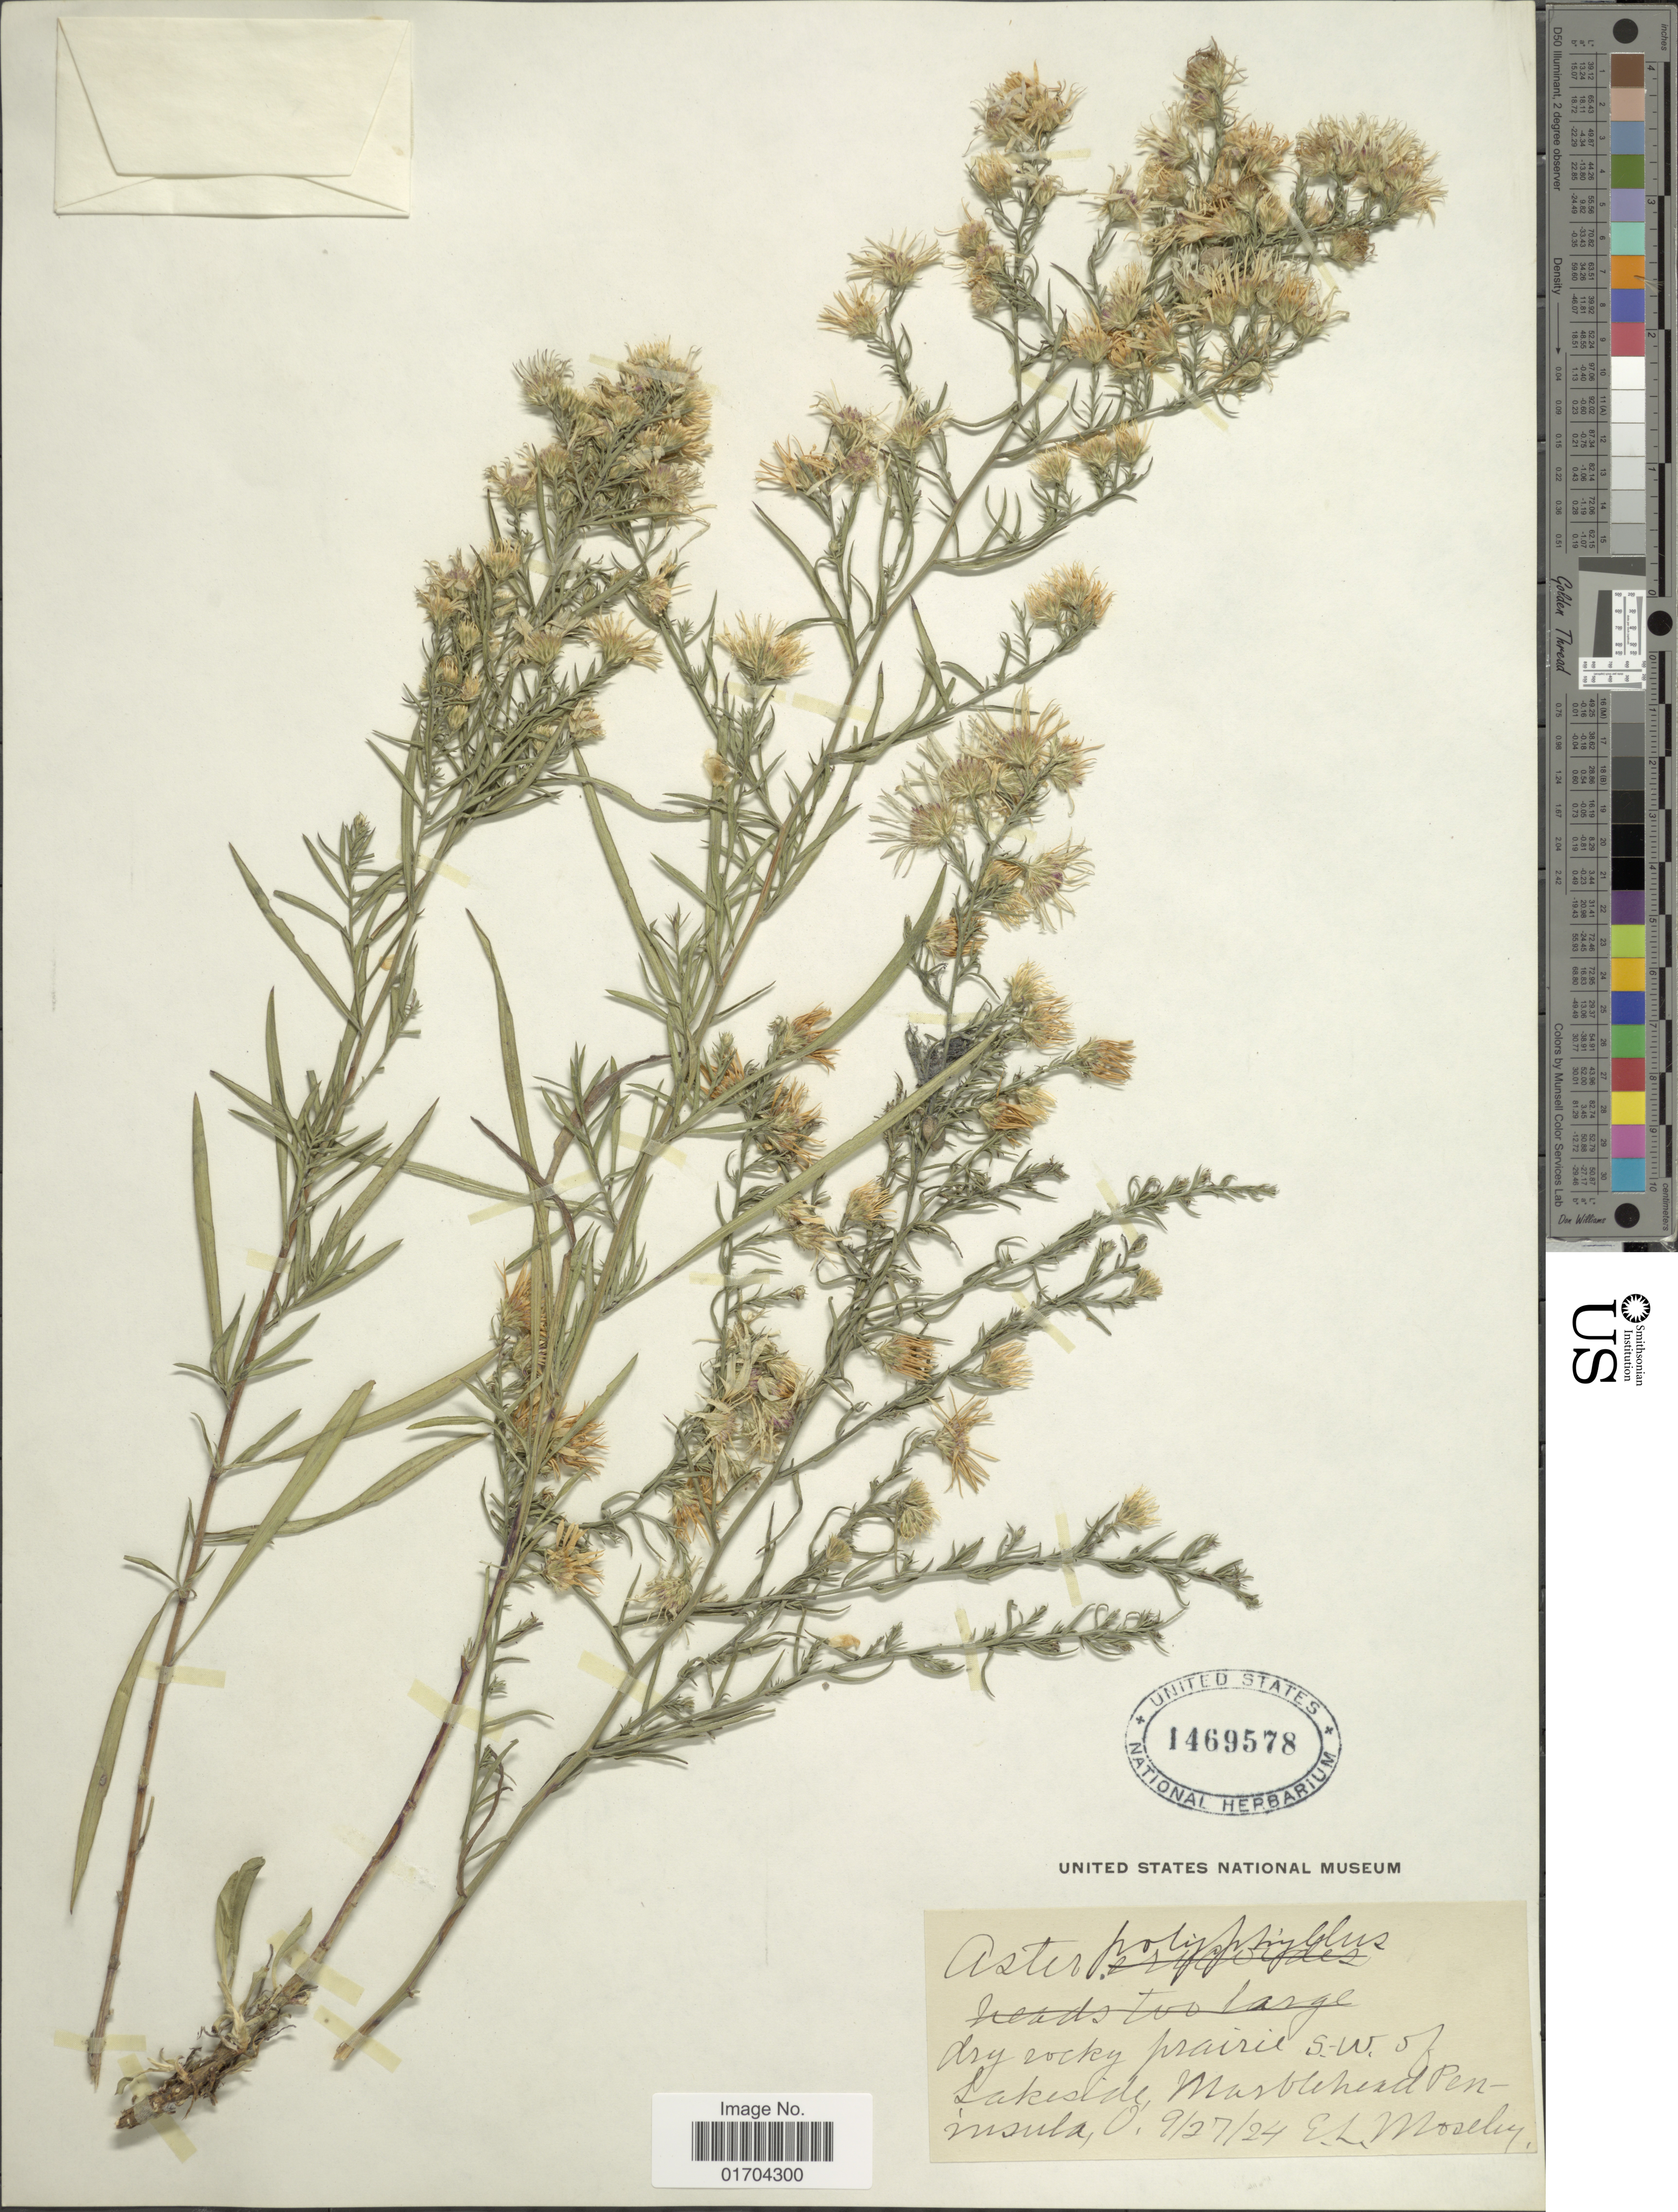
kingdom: Plantae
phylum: Tracheophyta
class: Magnoliopsida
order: Asterales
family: Asteraceae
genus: Symphyotrichum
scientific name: Symphyotrichum sp.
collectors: E. Moseleu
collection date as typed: Transcribed d/m/y: 27/9/24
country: United States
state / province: Ohio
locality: S.W. of Lakeside Masbleherd Pennisula.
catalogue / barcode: US 1469578